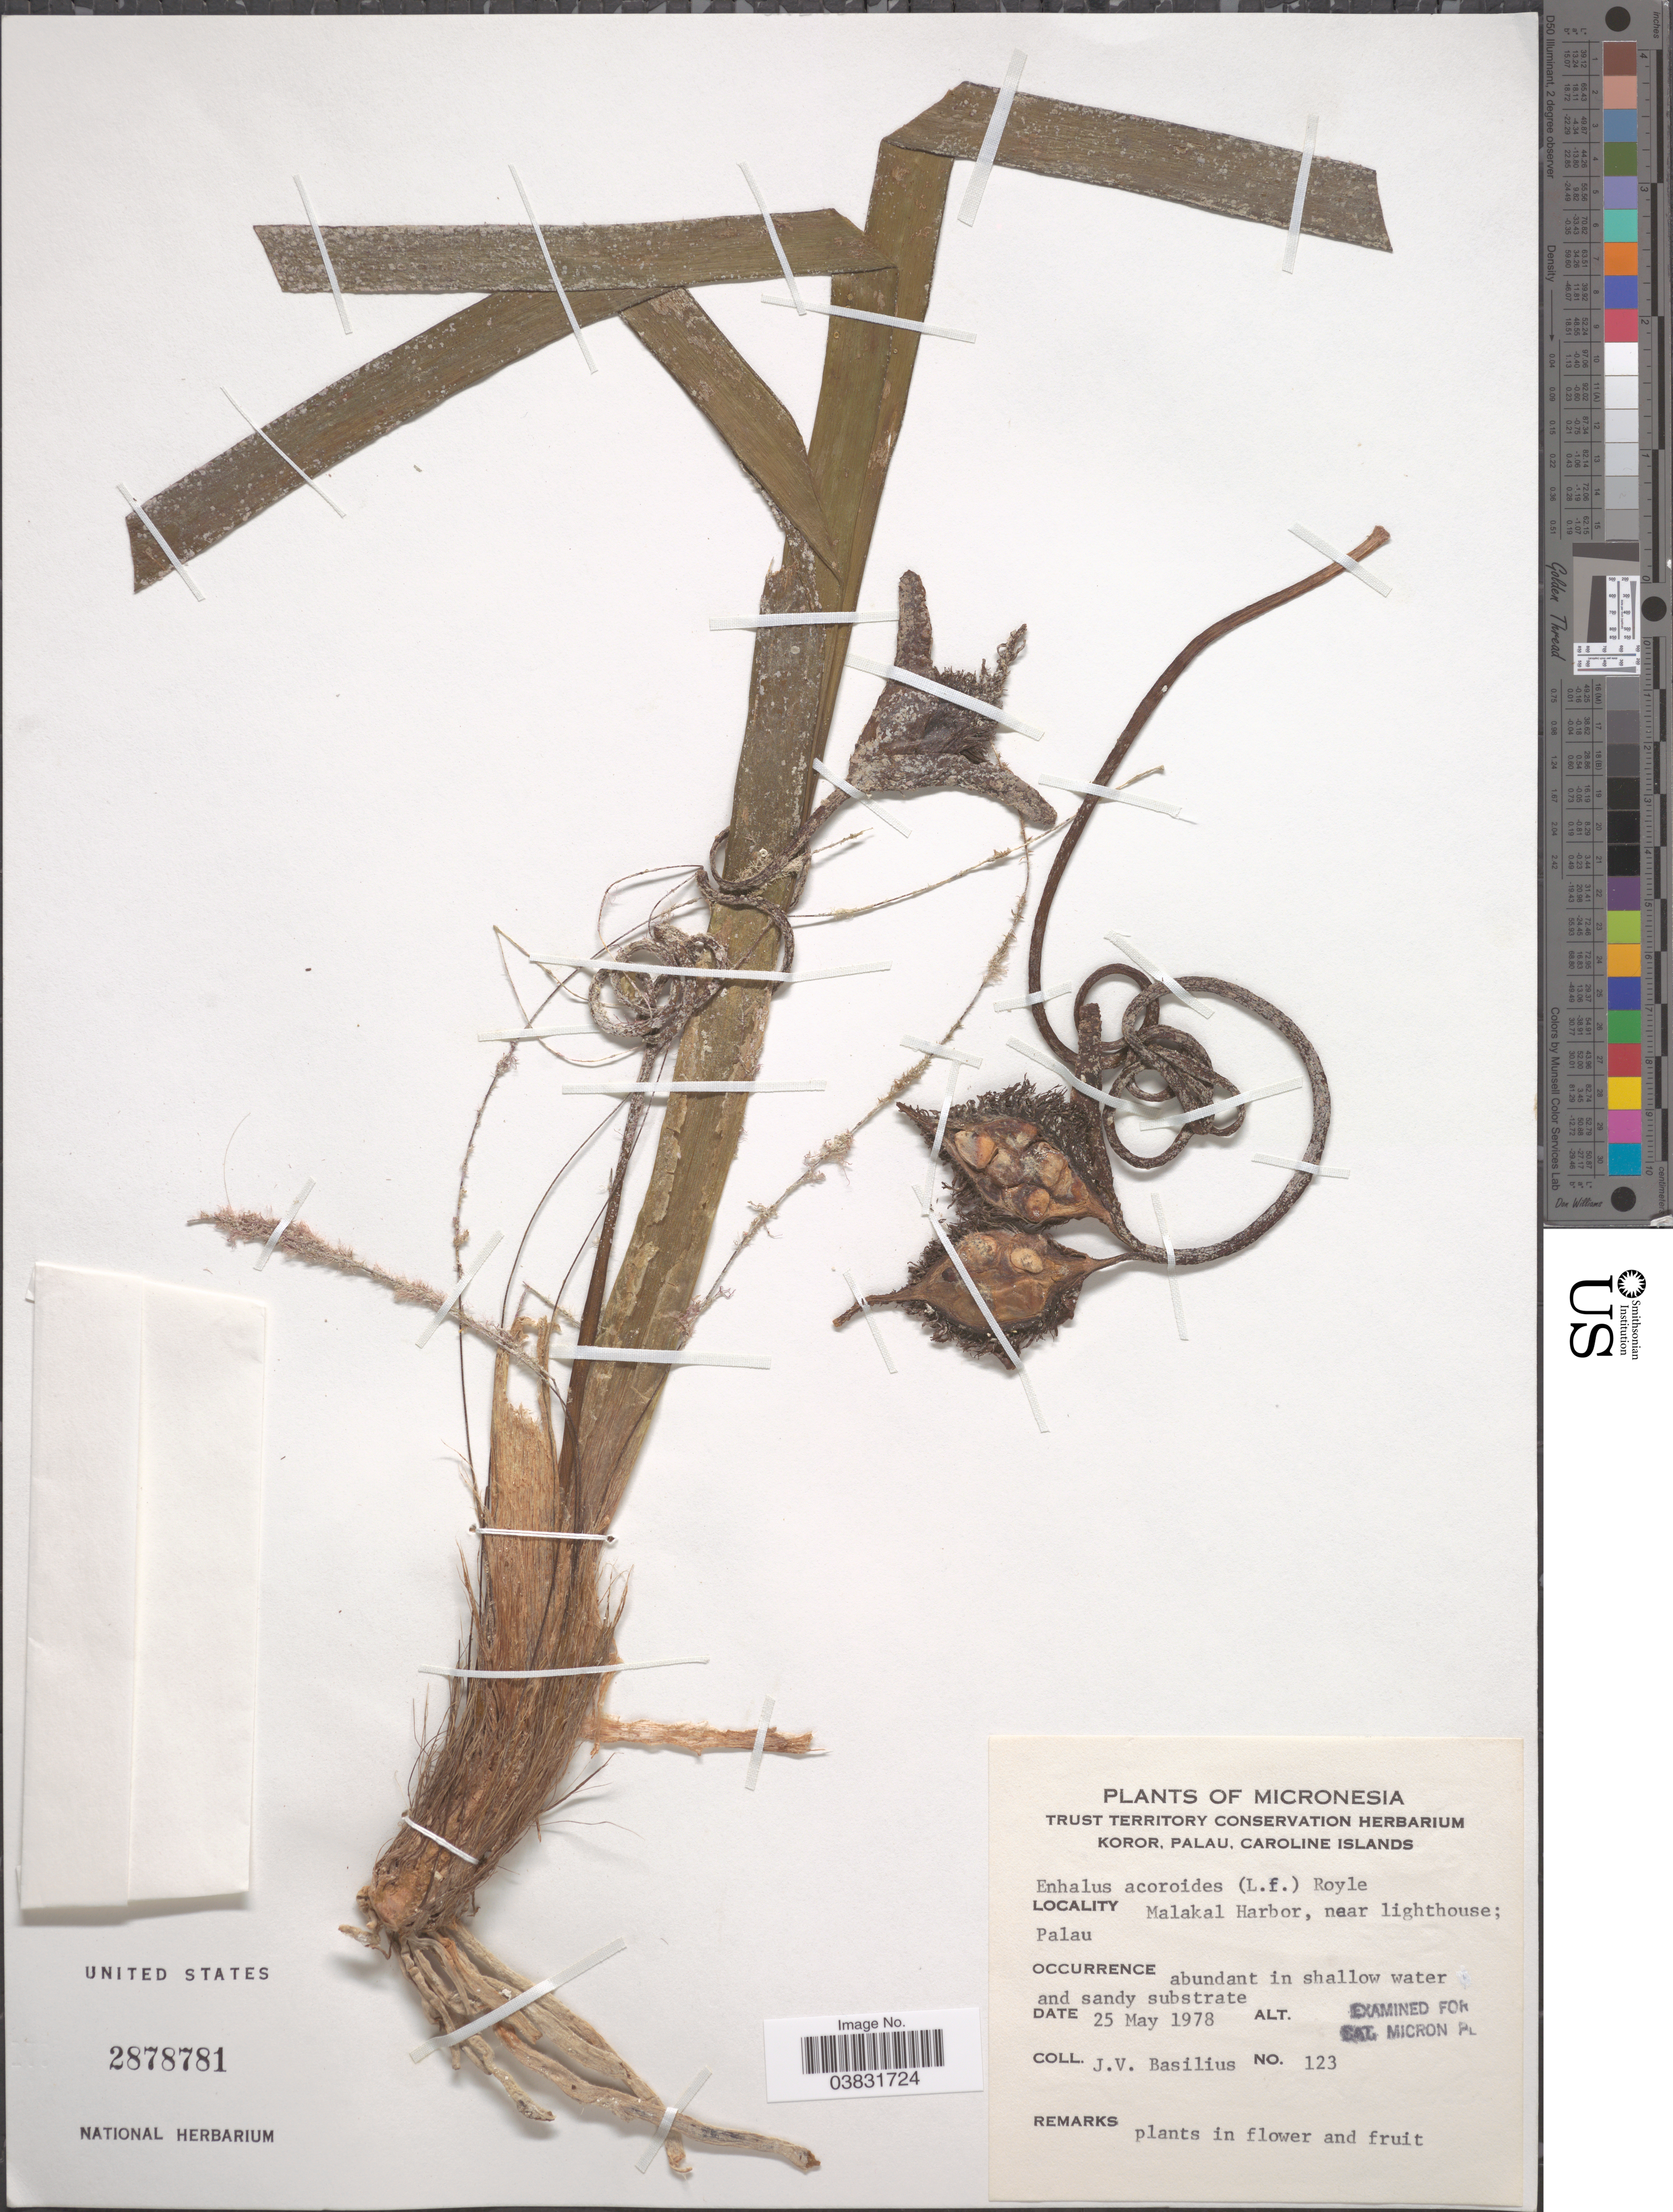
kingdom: Plantae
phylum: Tracheophyta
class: Liliopsida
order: Alismatales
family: Hydrocharitaceae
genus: Enhalus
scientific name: Enhalus acoroides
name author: (L. f.) Royle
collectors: J. Basilius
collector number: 123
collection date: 1978-05-25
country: Palau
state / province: Koror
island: Ngeruktabel [Urukthapel]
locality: Micronesia. Malakal Harbor, near Lighthouse; Palau.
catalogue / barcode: US 2878781